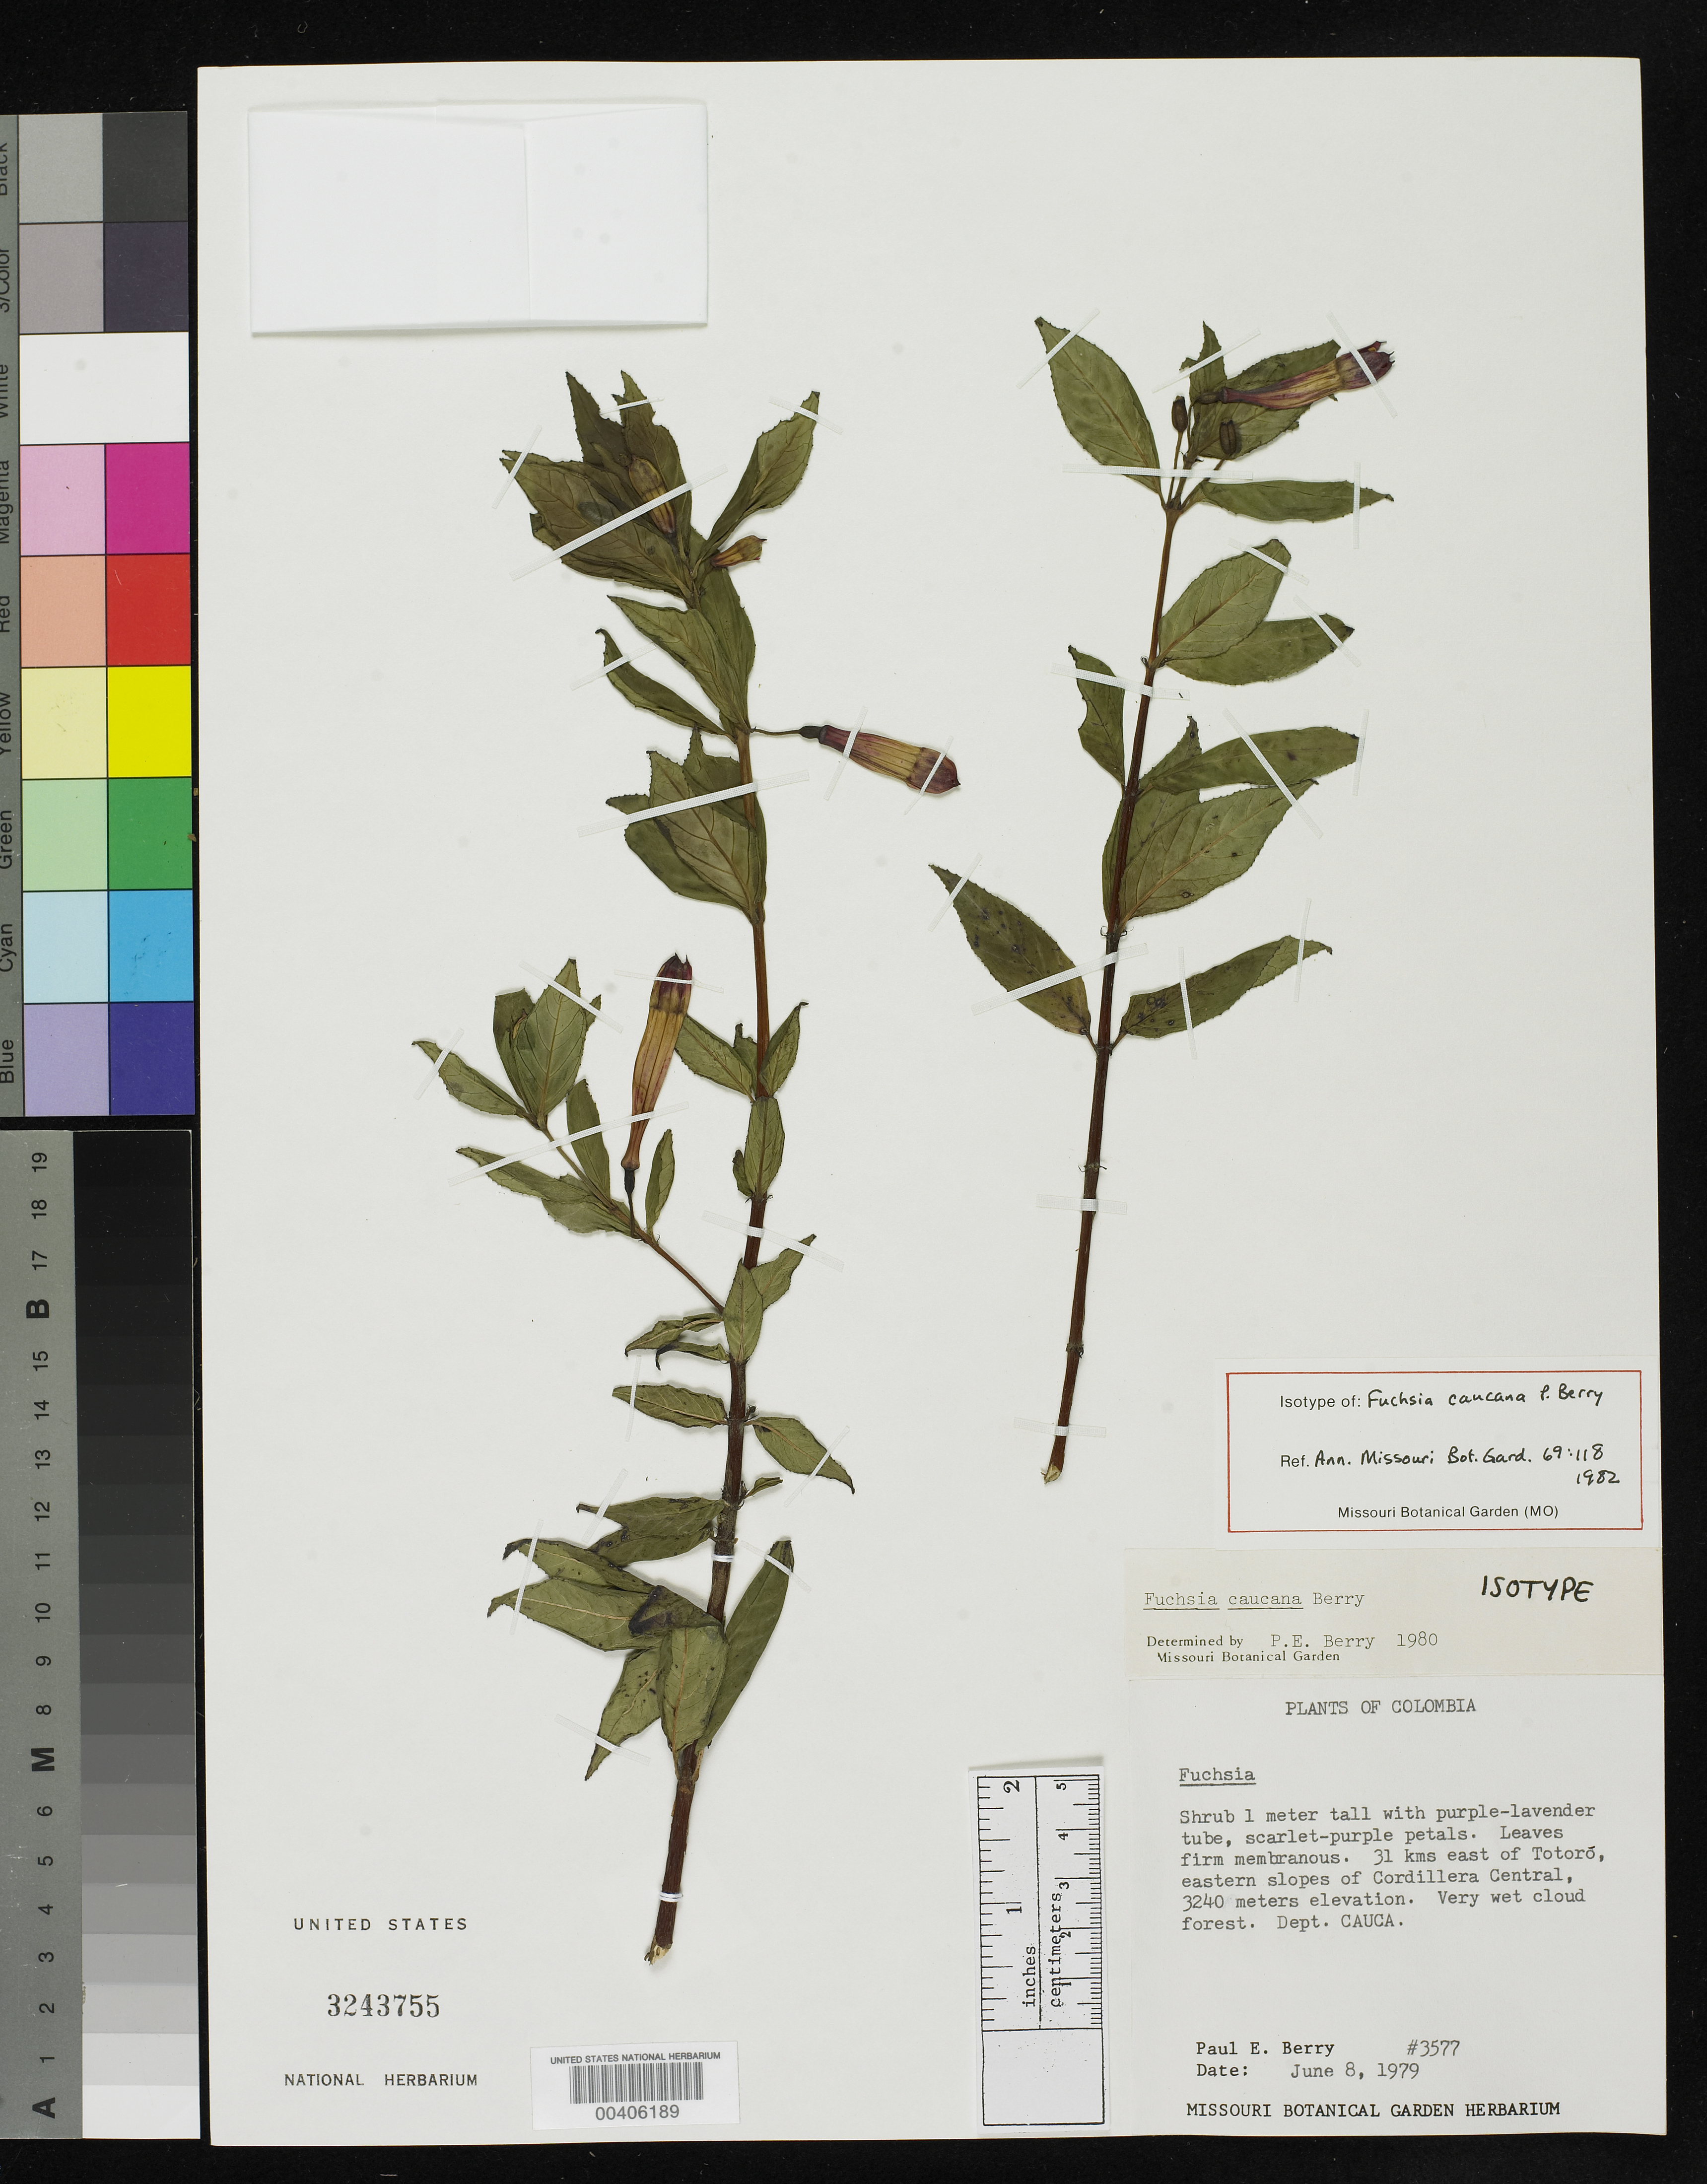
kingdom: Plantae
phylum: Tracheophyta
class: Magnoliopsida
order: Myrtales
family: Onagraceae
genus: Fuchsia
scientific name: Fuchsia caucana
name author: P.E. Berry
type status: Isotype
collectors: P. E. Berry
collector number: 3577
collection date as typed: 08 Jun 1979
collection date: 1979-06-08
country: Colombia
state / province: Cauca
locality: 31 kms E ToToro, eastern slopes of Cordillera Central.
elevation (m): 3240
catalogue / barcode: US 3243755